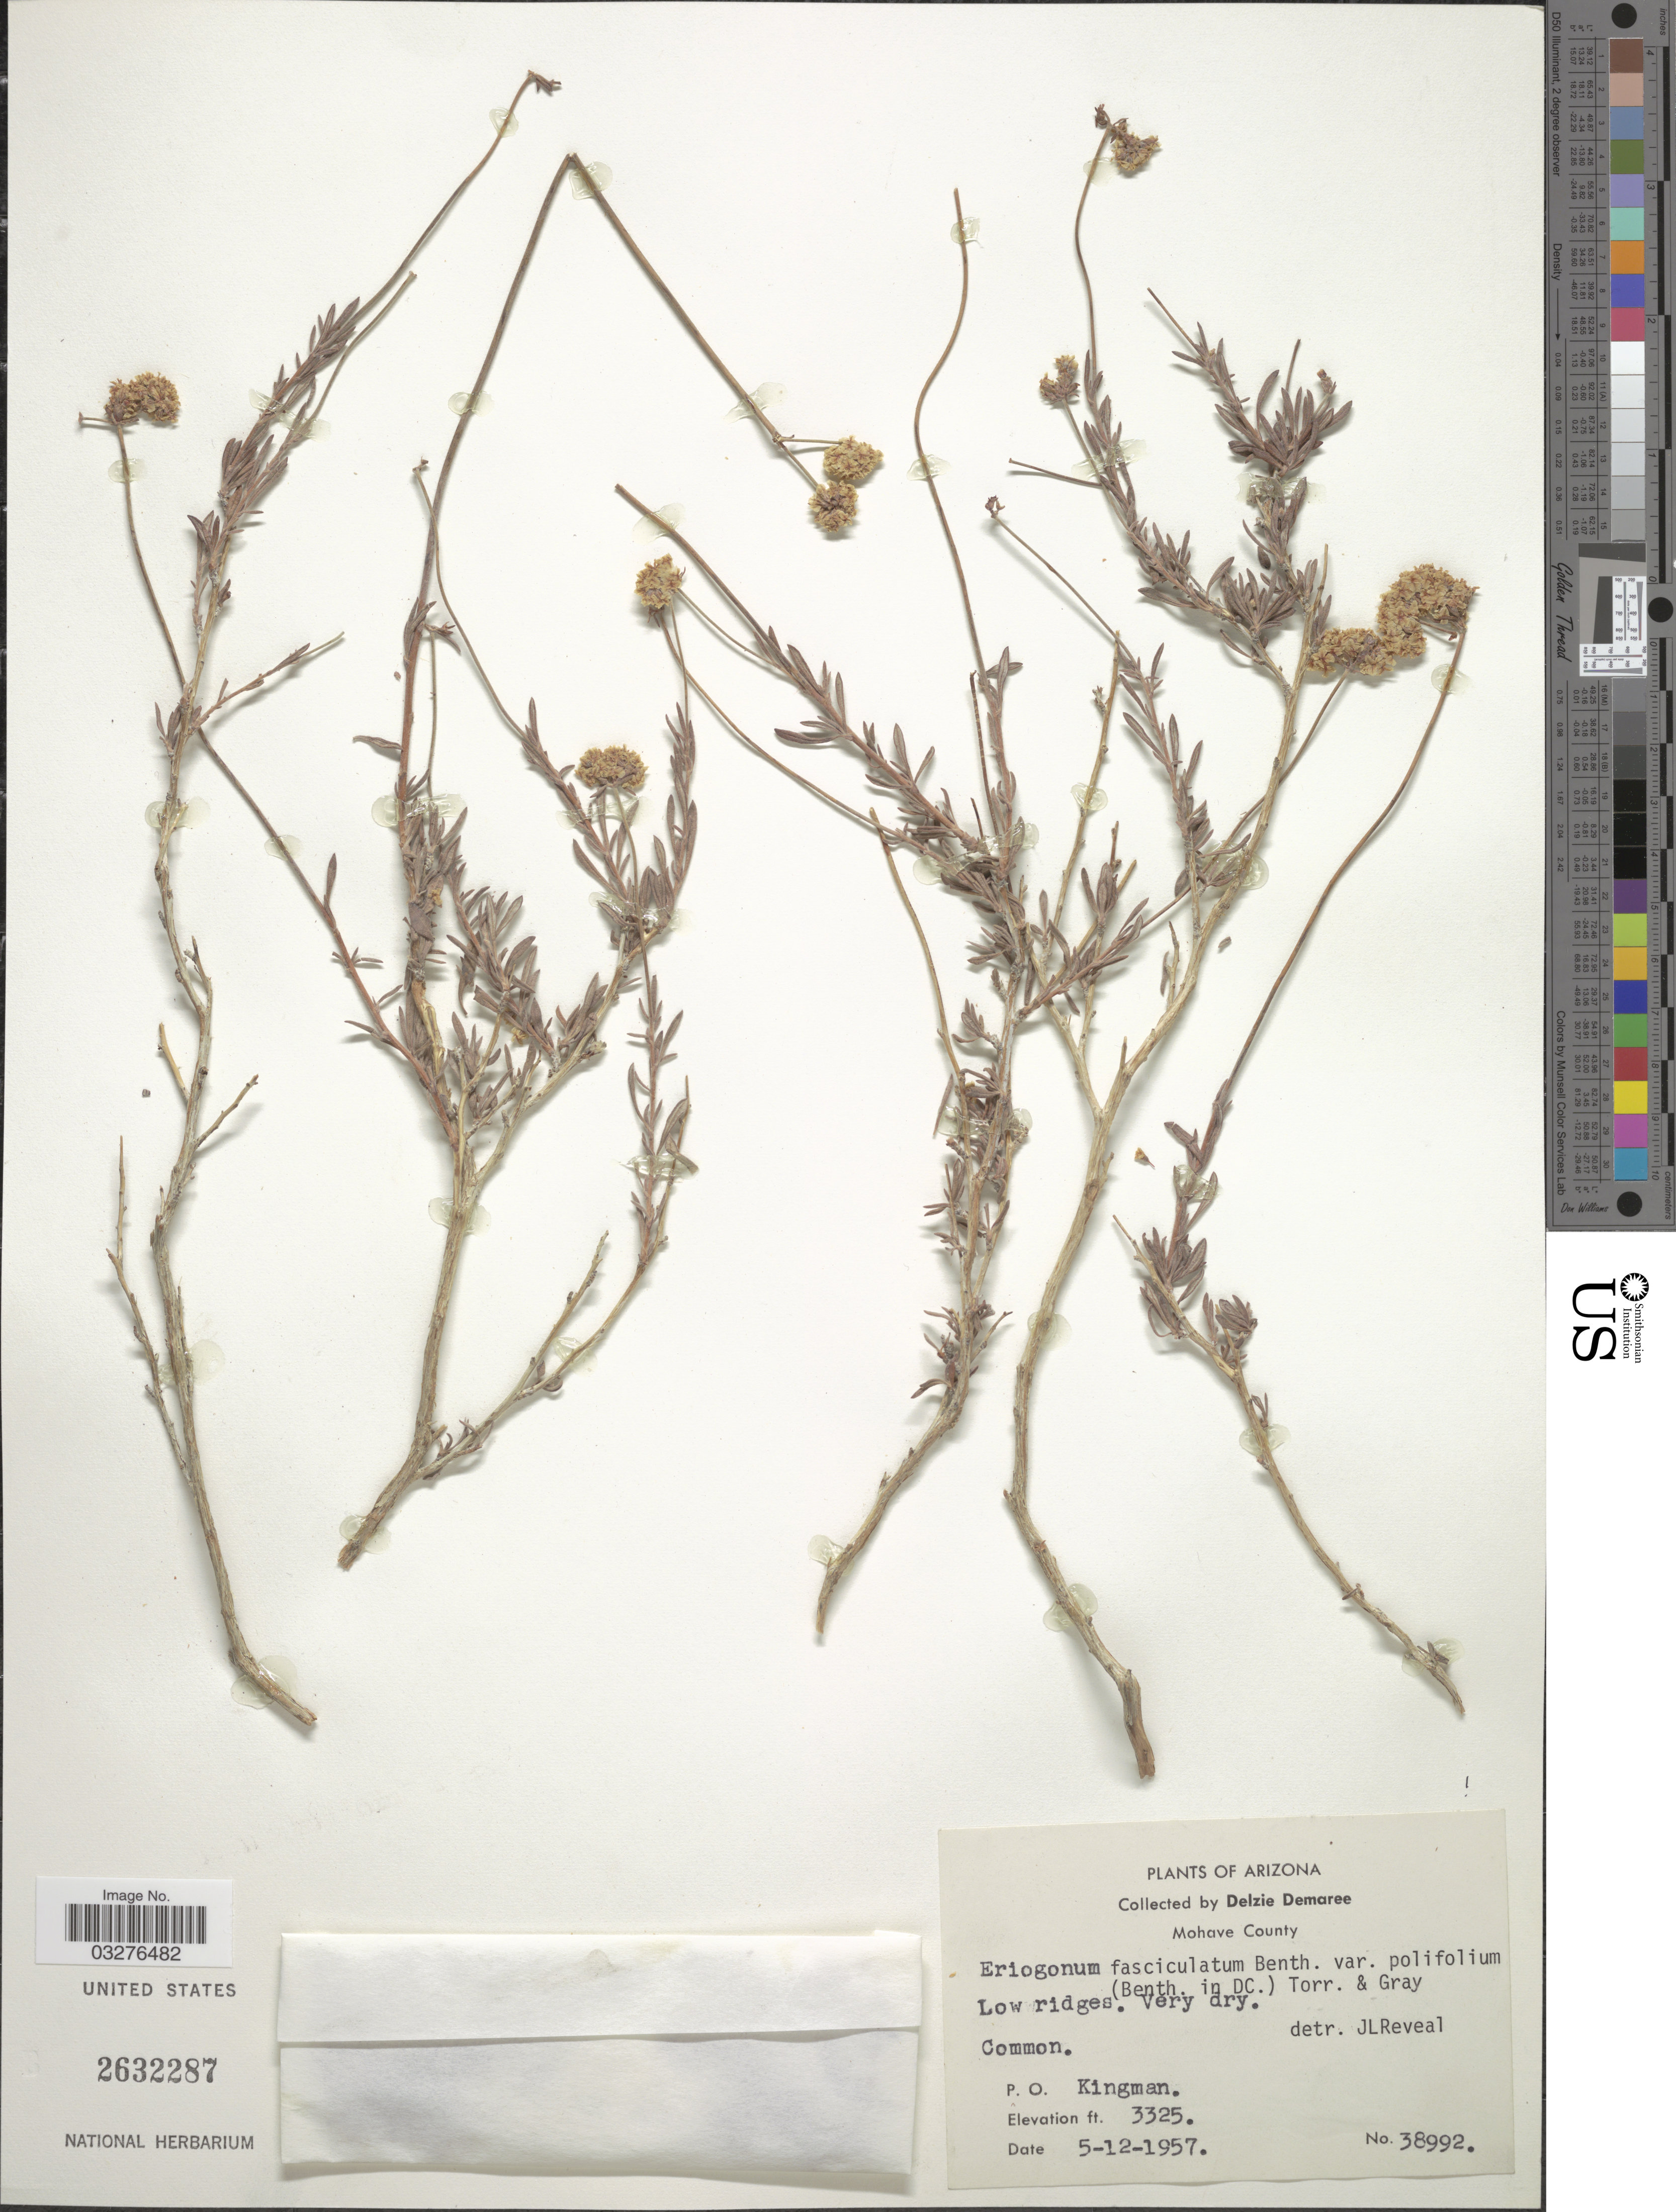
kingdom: Plantae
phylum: Tracheophyta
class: Magnoliopsida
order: Caryophyllales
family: Polygonaceae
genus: Eriogonum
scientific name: Eriogonum fasciculatum var. polifolium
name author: (Benth.) Torr. & A. Gray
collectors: D. Demaree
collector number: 38992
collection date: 1957-05-12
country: United States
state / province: Arizona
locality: Mohave County, P.O. Kingman.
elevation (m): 1013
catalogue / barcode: US 2632287